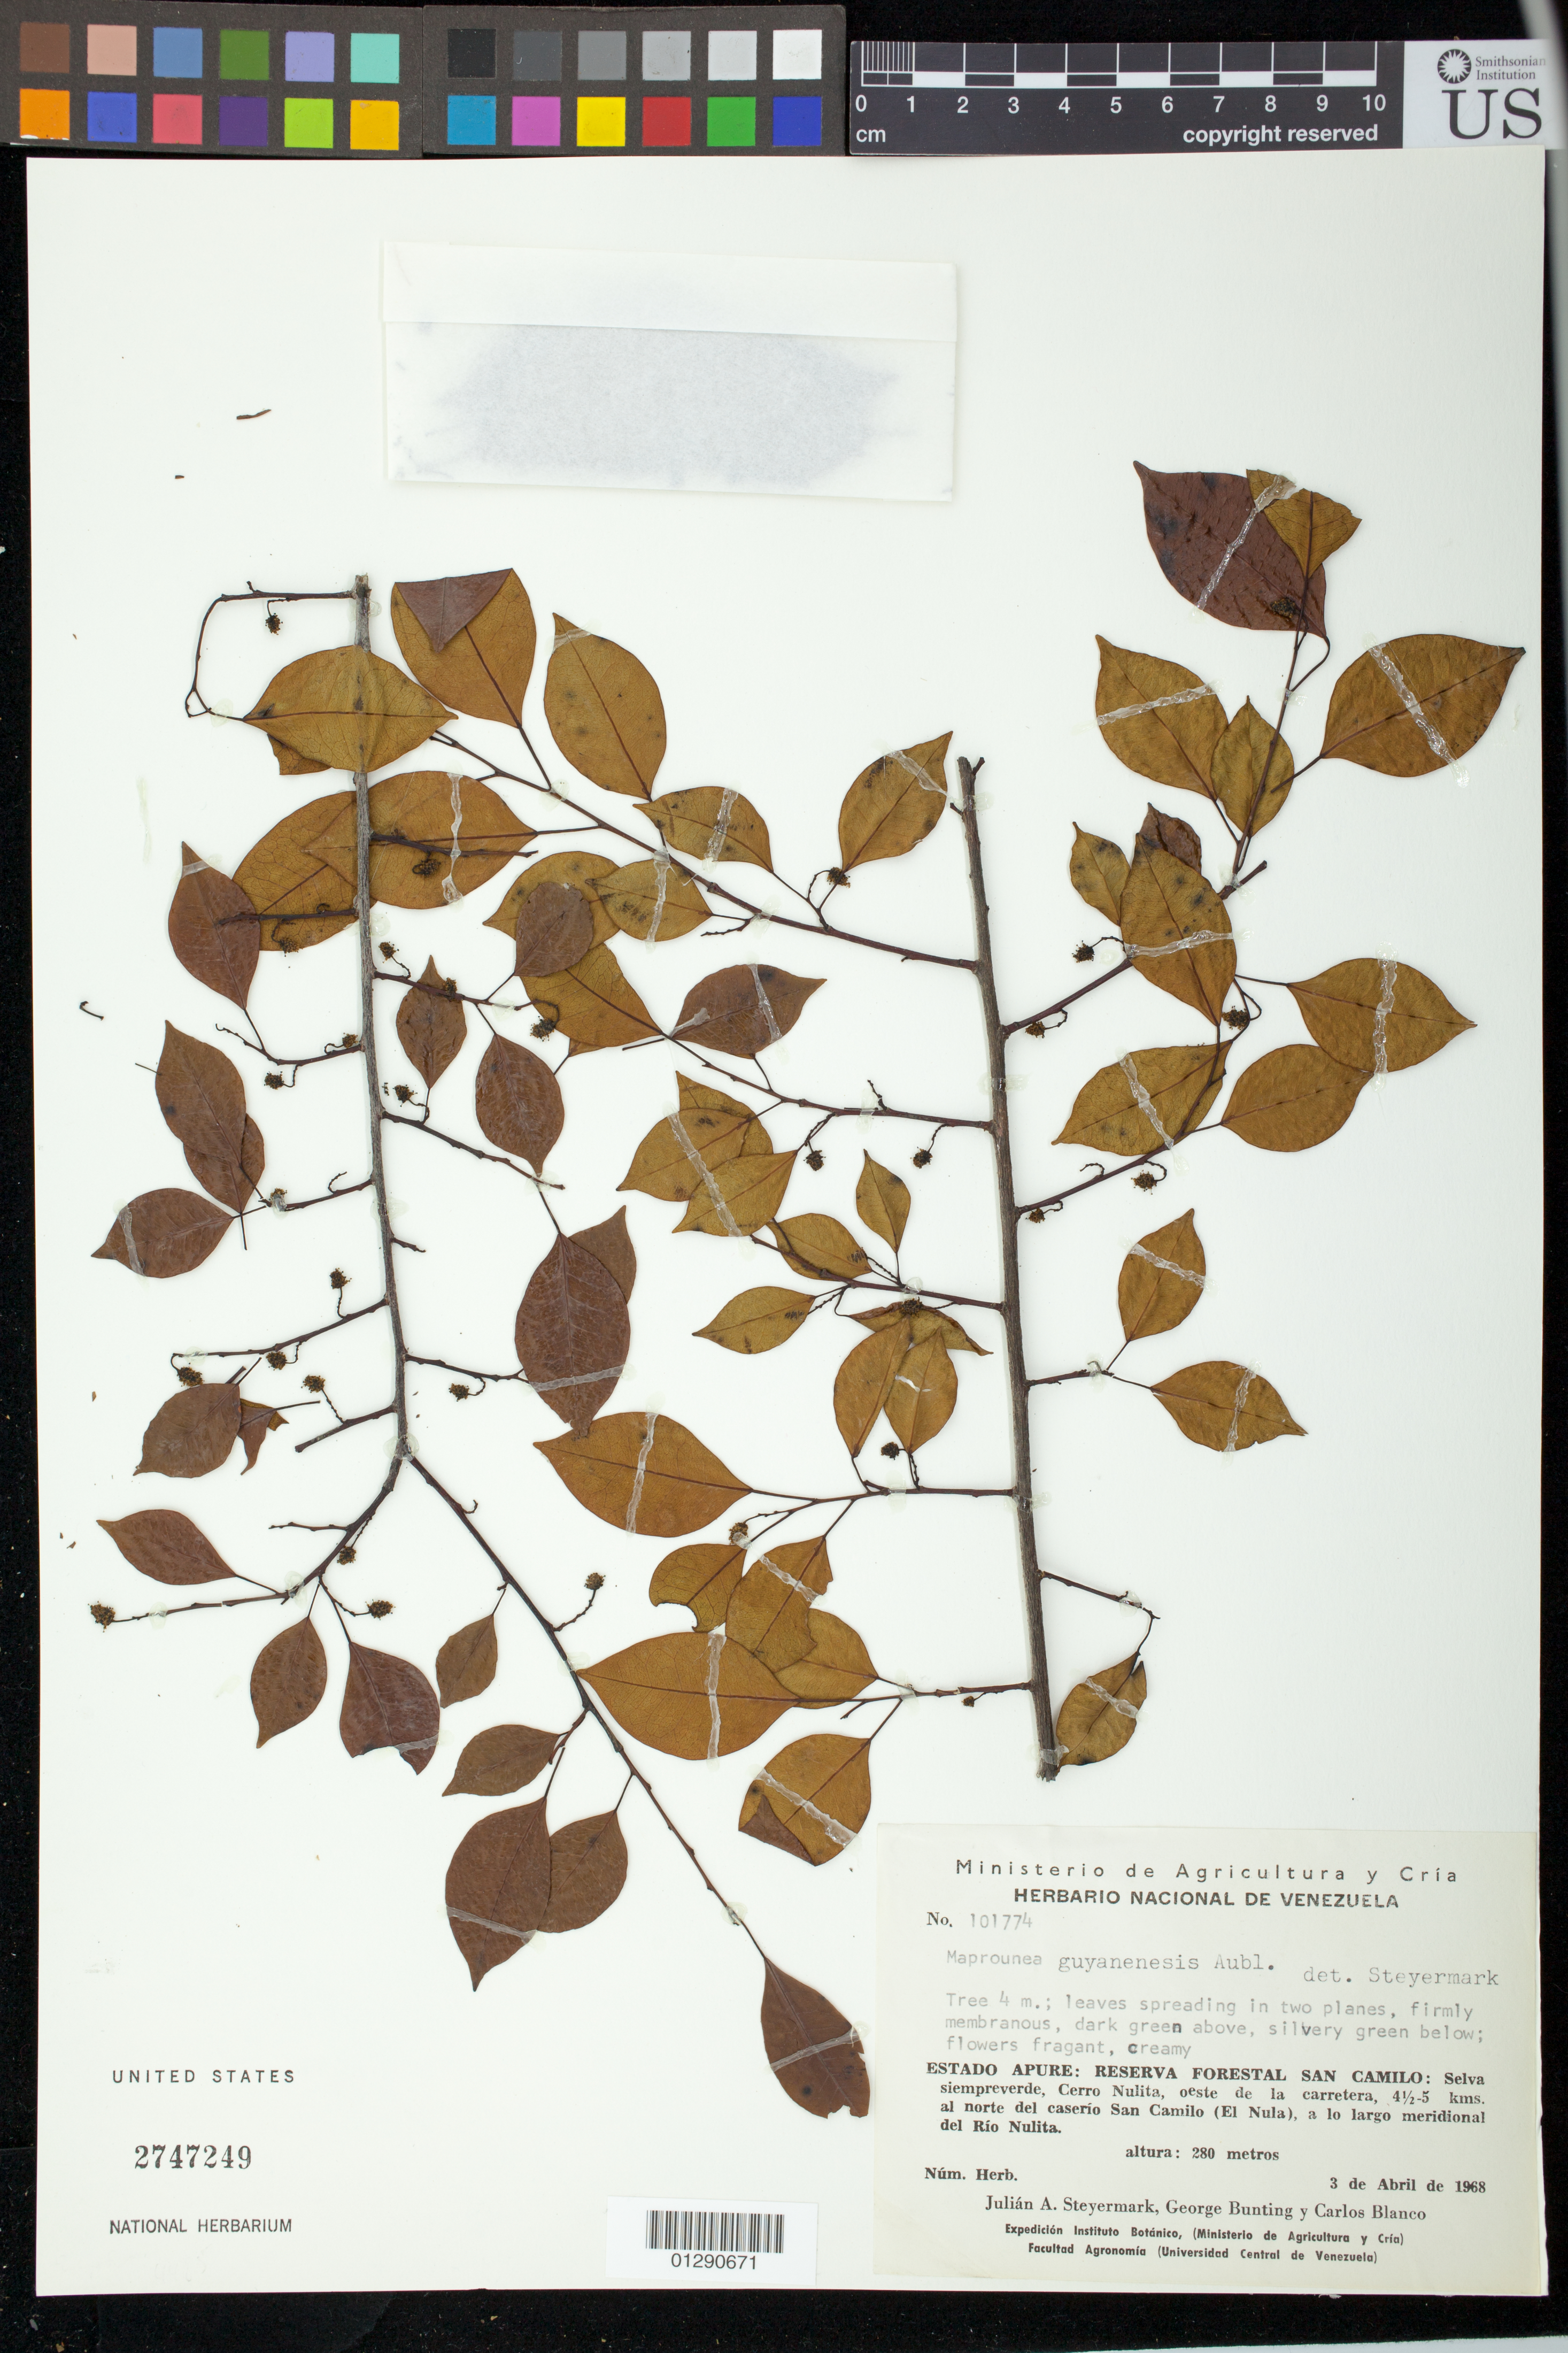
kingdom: Plantae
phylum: Tracheophyta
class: Magnoliopsida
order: Malpighiales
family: Euphorbiaceae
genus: Maprounea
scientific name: Maprounea guianensis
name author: Aubl.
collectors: J. Steyermark, G. S. Bunting & C. Blanco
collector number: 101774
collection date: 1968-04-03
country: Venezuela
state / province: Apure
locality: Reserva Forestal San Camilo: Cerro Nulita, oeste de la carretera, 4 1/2 -5 kms. al norte del caserio San Camilo (El Nula) a lo largo meridional del Rio Nulita.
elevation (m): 280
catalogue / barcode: US 2747249